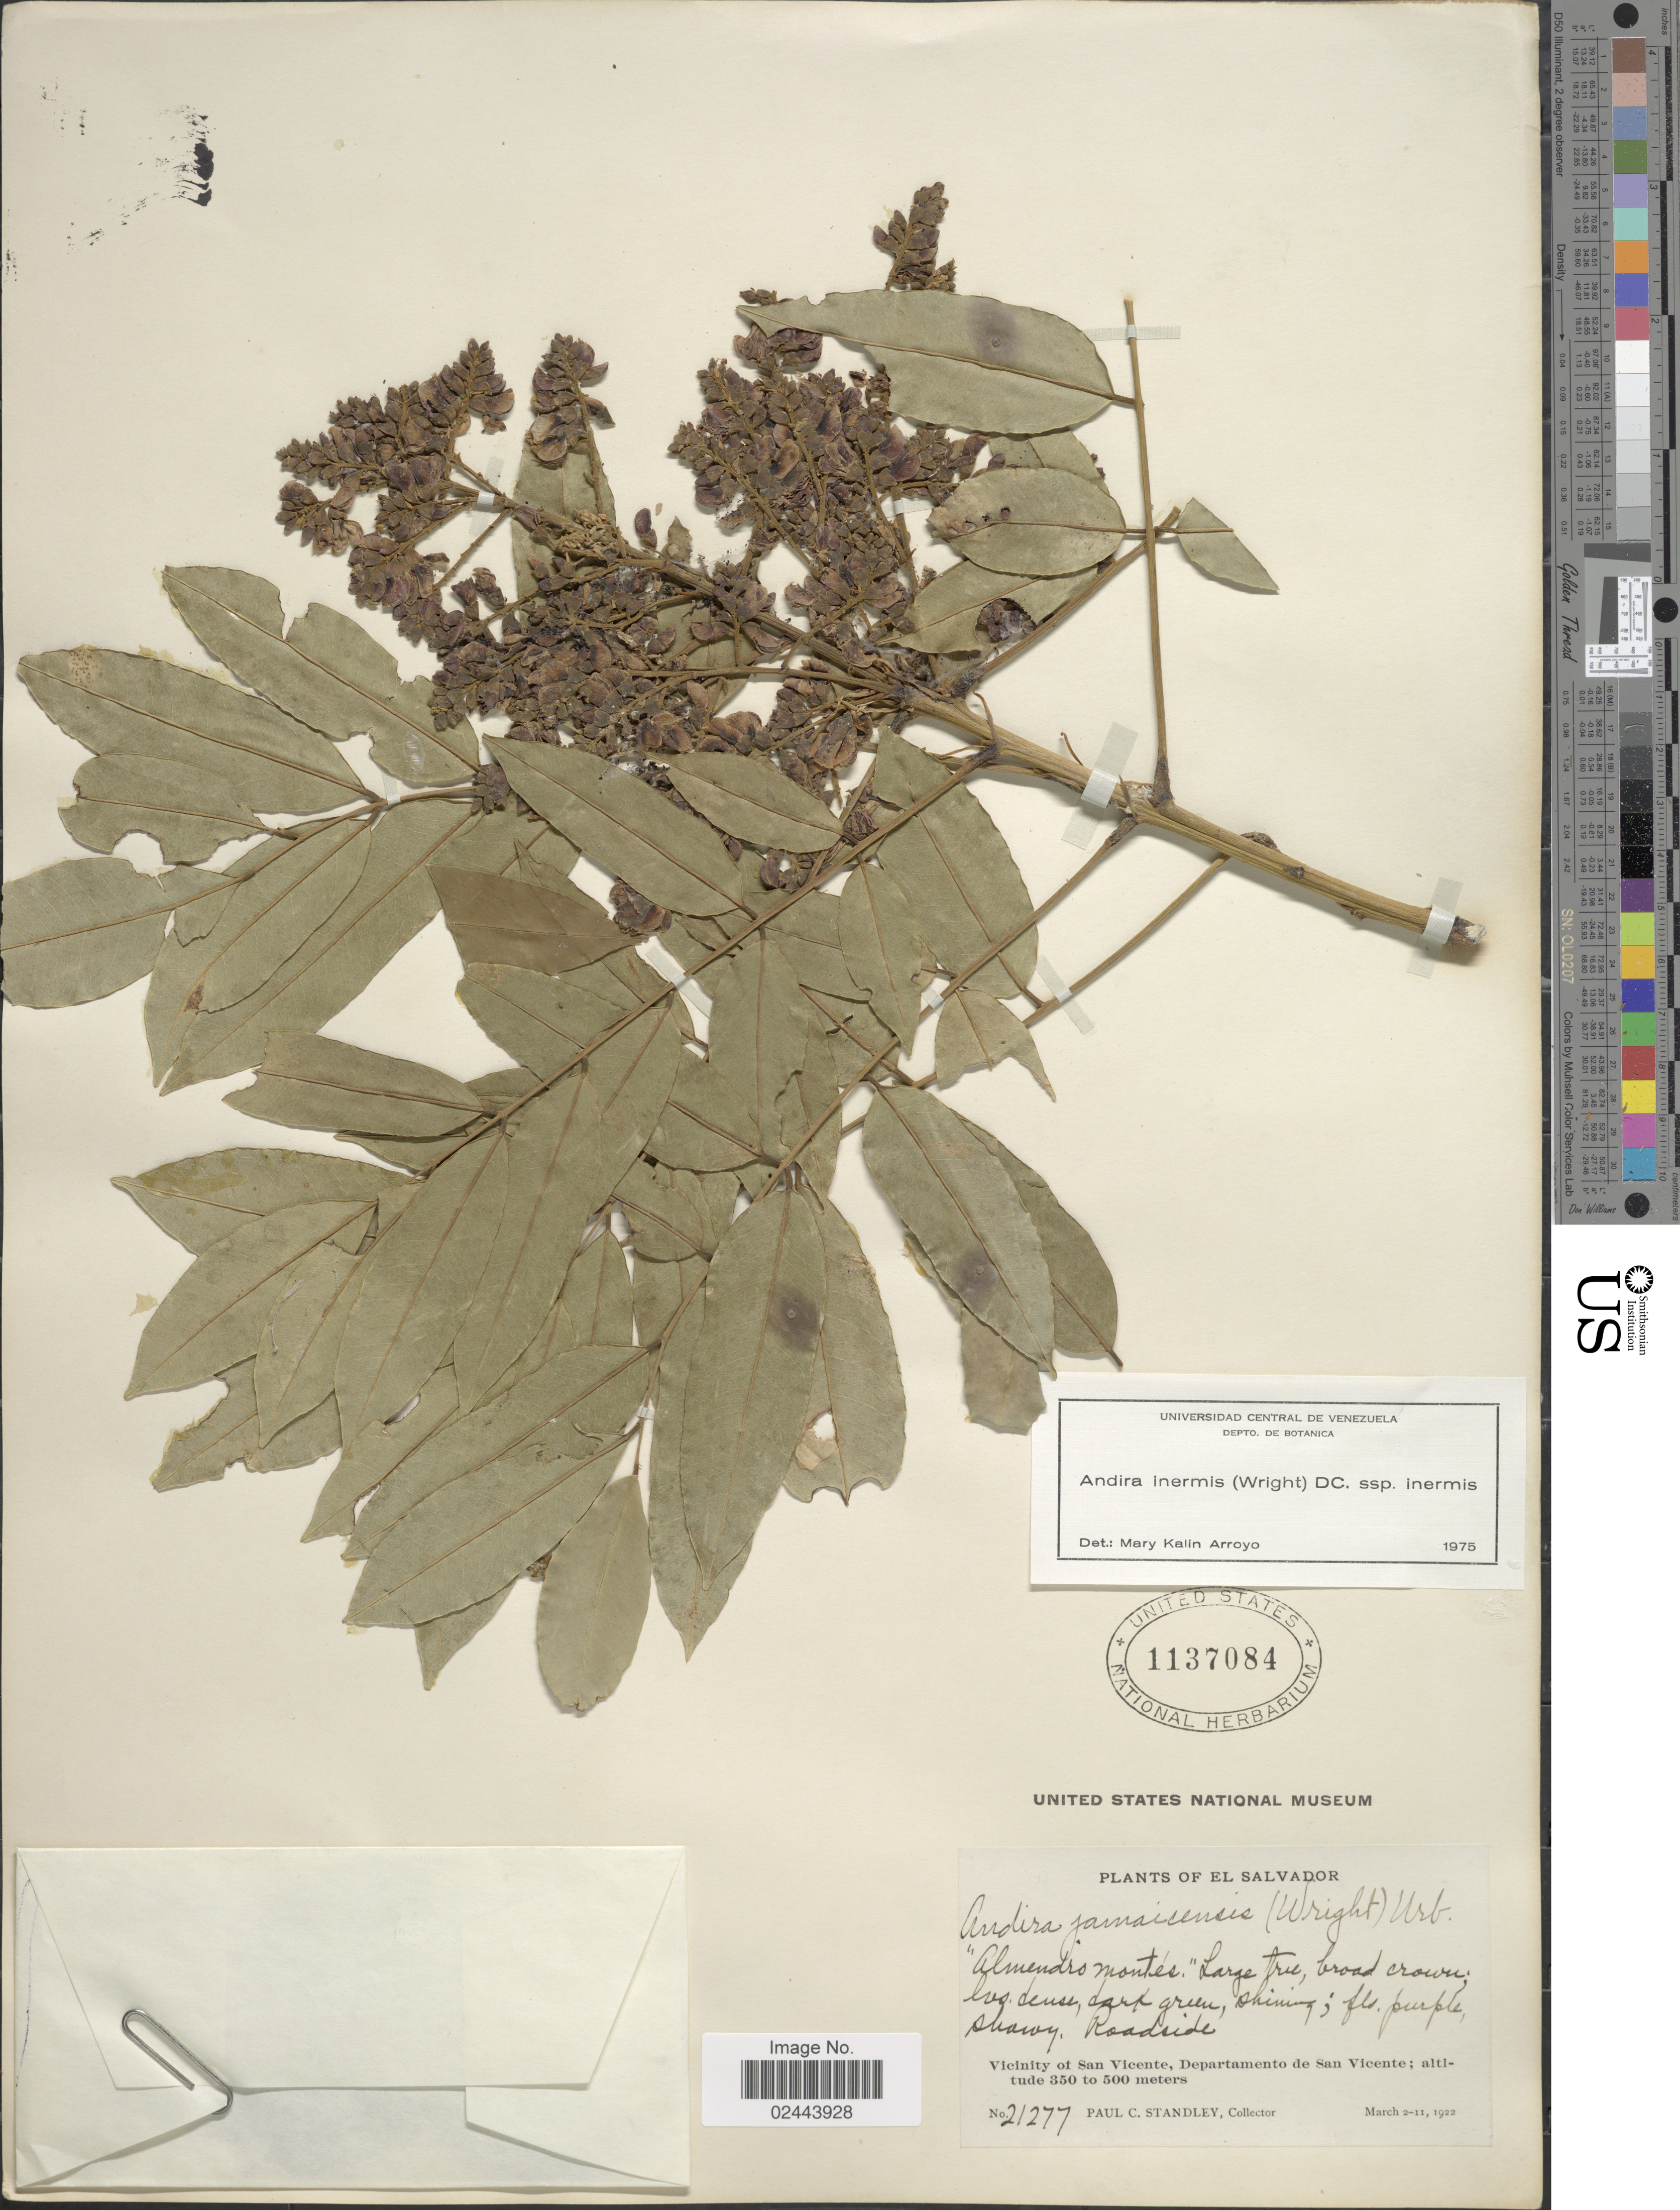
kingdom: Plantae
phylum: Tracheophyta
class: Magnoliopsida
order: Fabales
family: Fabaceae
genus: Andira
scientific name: Andira inermis subsp. inermis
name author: (W. Wright) Kunth ex DC.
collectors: P. C. Standley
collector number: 21277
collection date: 1922-03-02/1922-03-11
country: El Salvador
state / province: San Vincente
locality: Roadside, Vicinity of San Vicente, Departamento de San Vicente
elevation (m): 350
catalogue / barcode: US 1137084